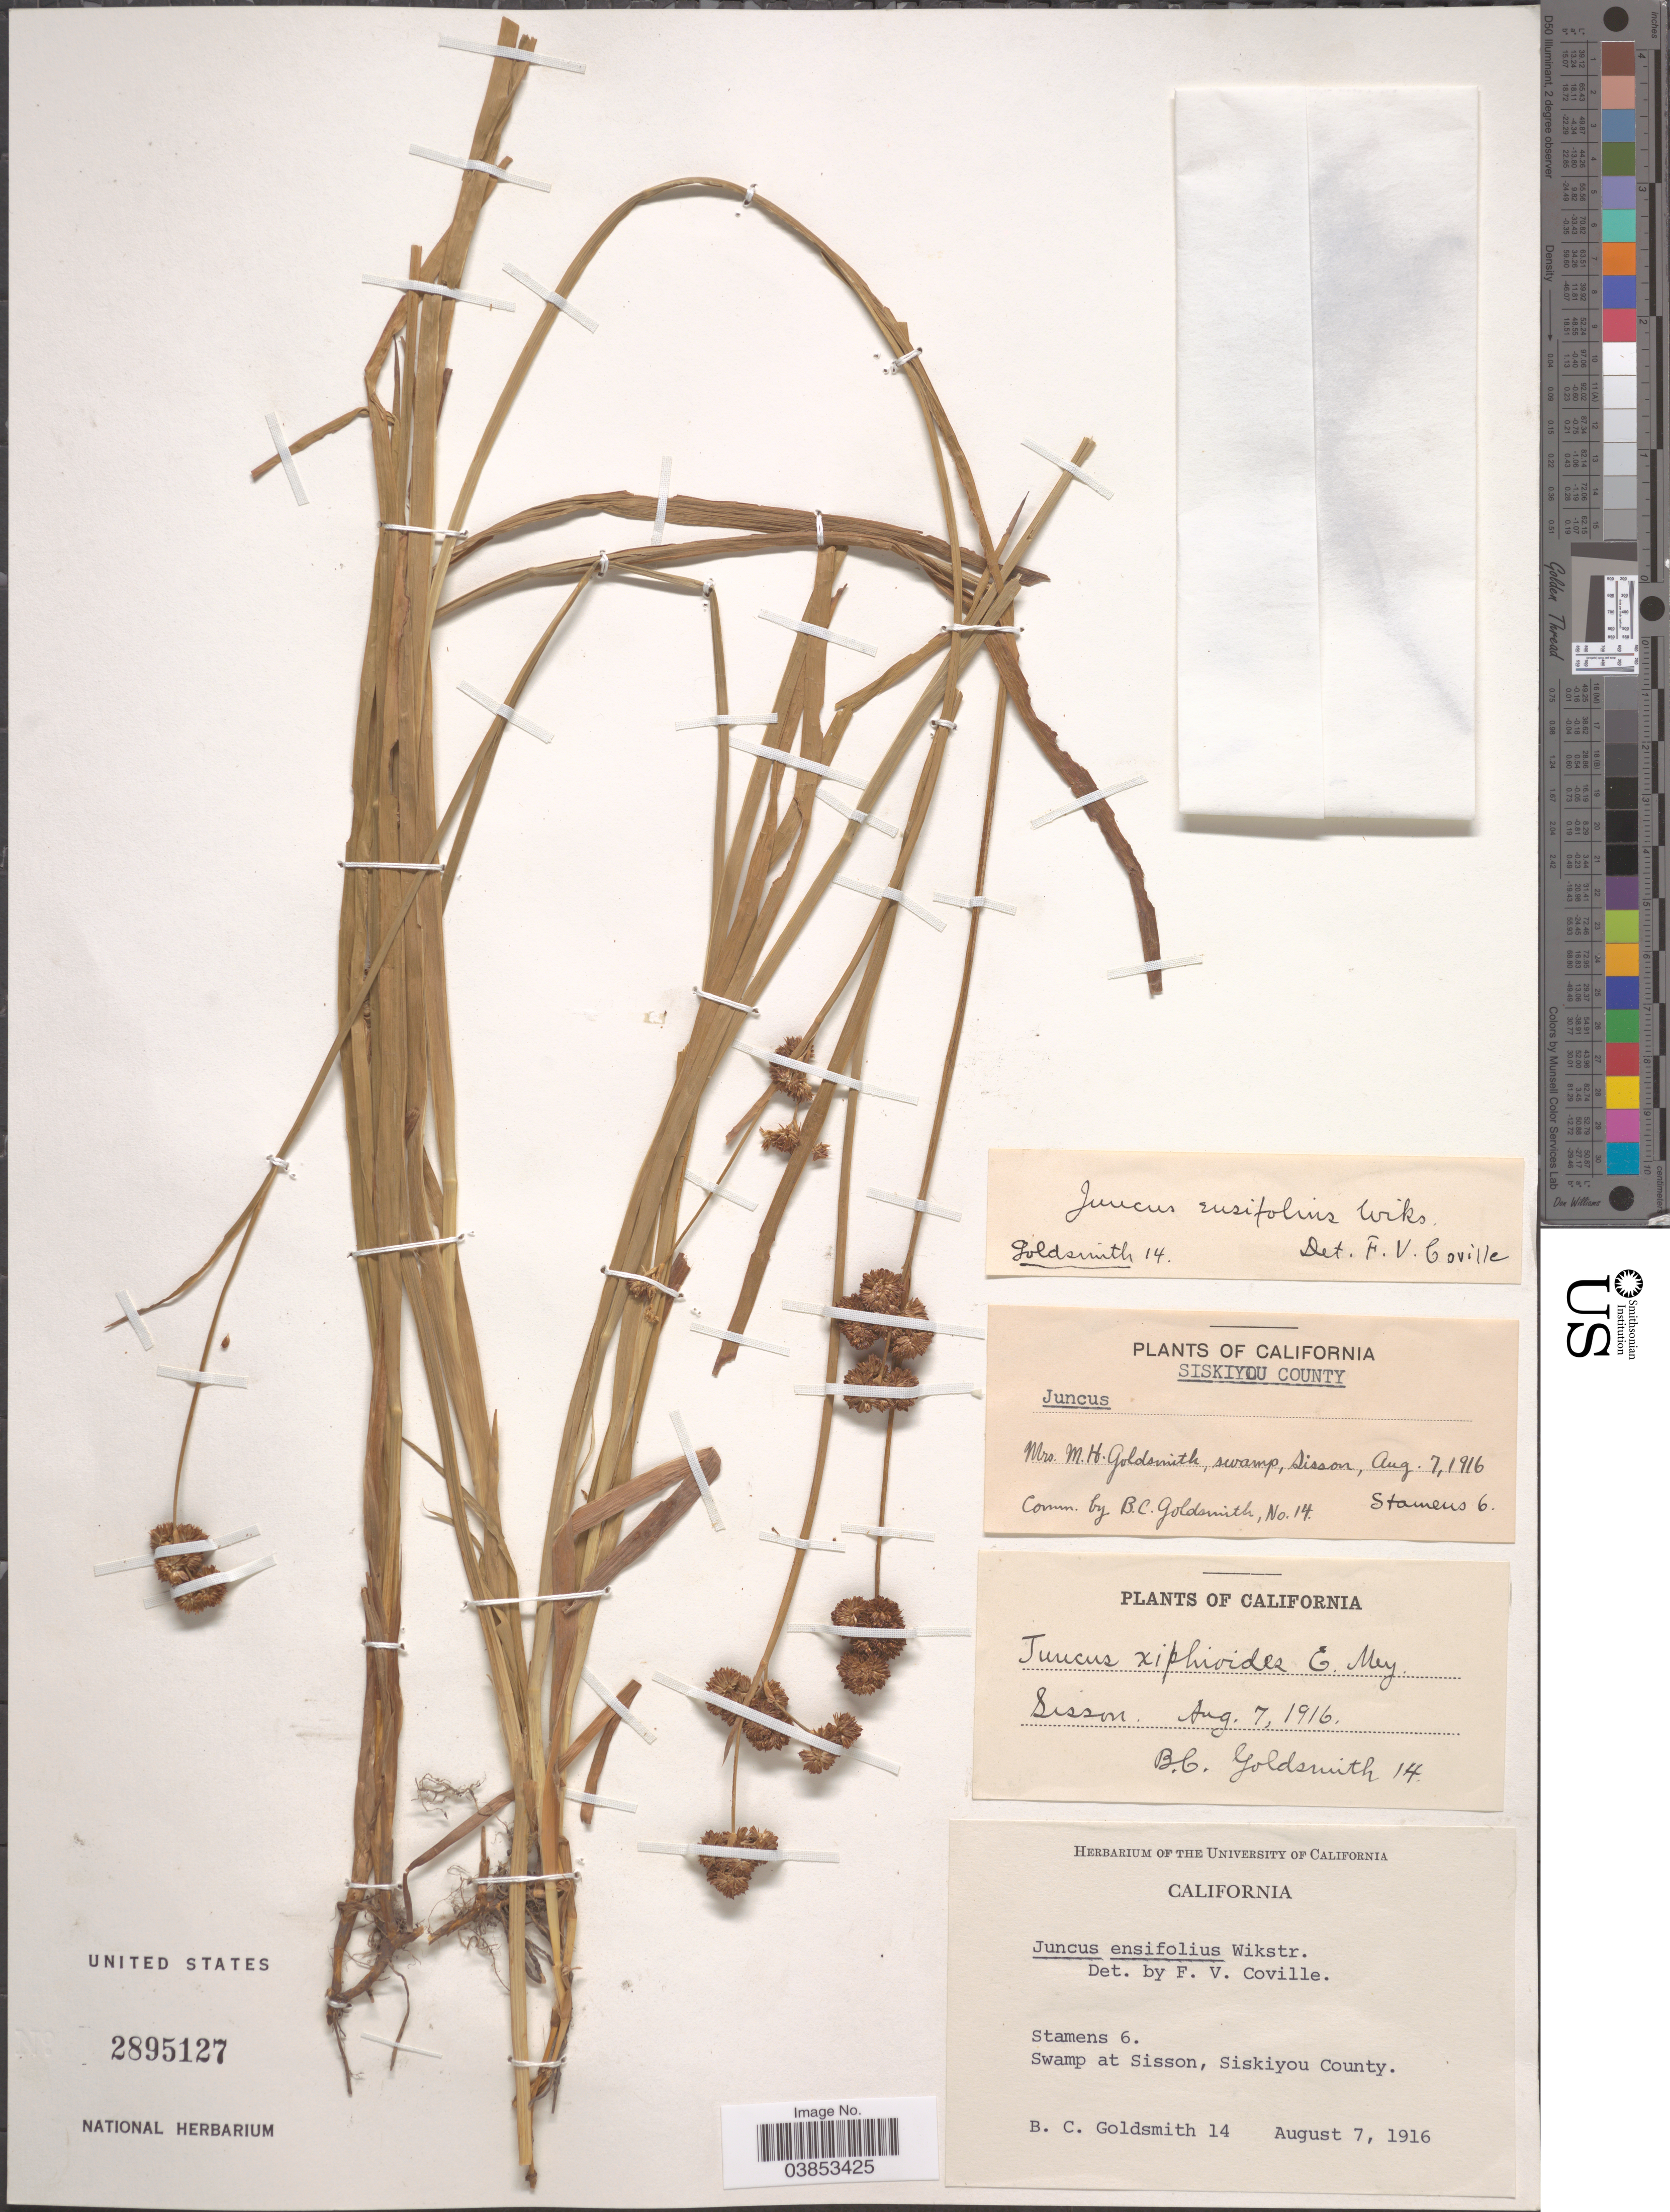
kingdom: Plantae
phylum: Tracheophyta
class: Liliopsida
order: Poales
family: Juncaceae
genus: Juncus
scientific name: Juncus ensifolius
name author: Wikstr.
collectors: B. Goldsmith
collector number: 14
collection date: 1916-08-07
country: United States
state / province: California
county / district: Siskiyou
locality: Stamens 6. Swamp at Sisson, Siskiyou County.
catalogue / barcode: US 2895127